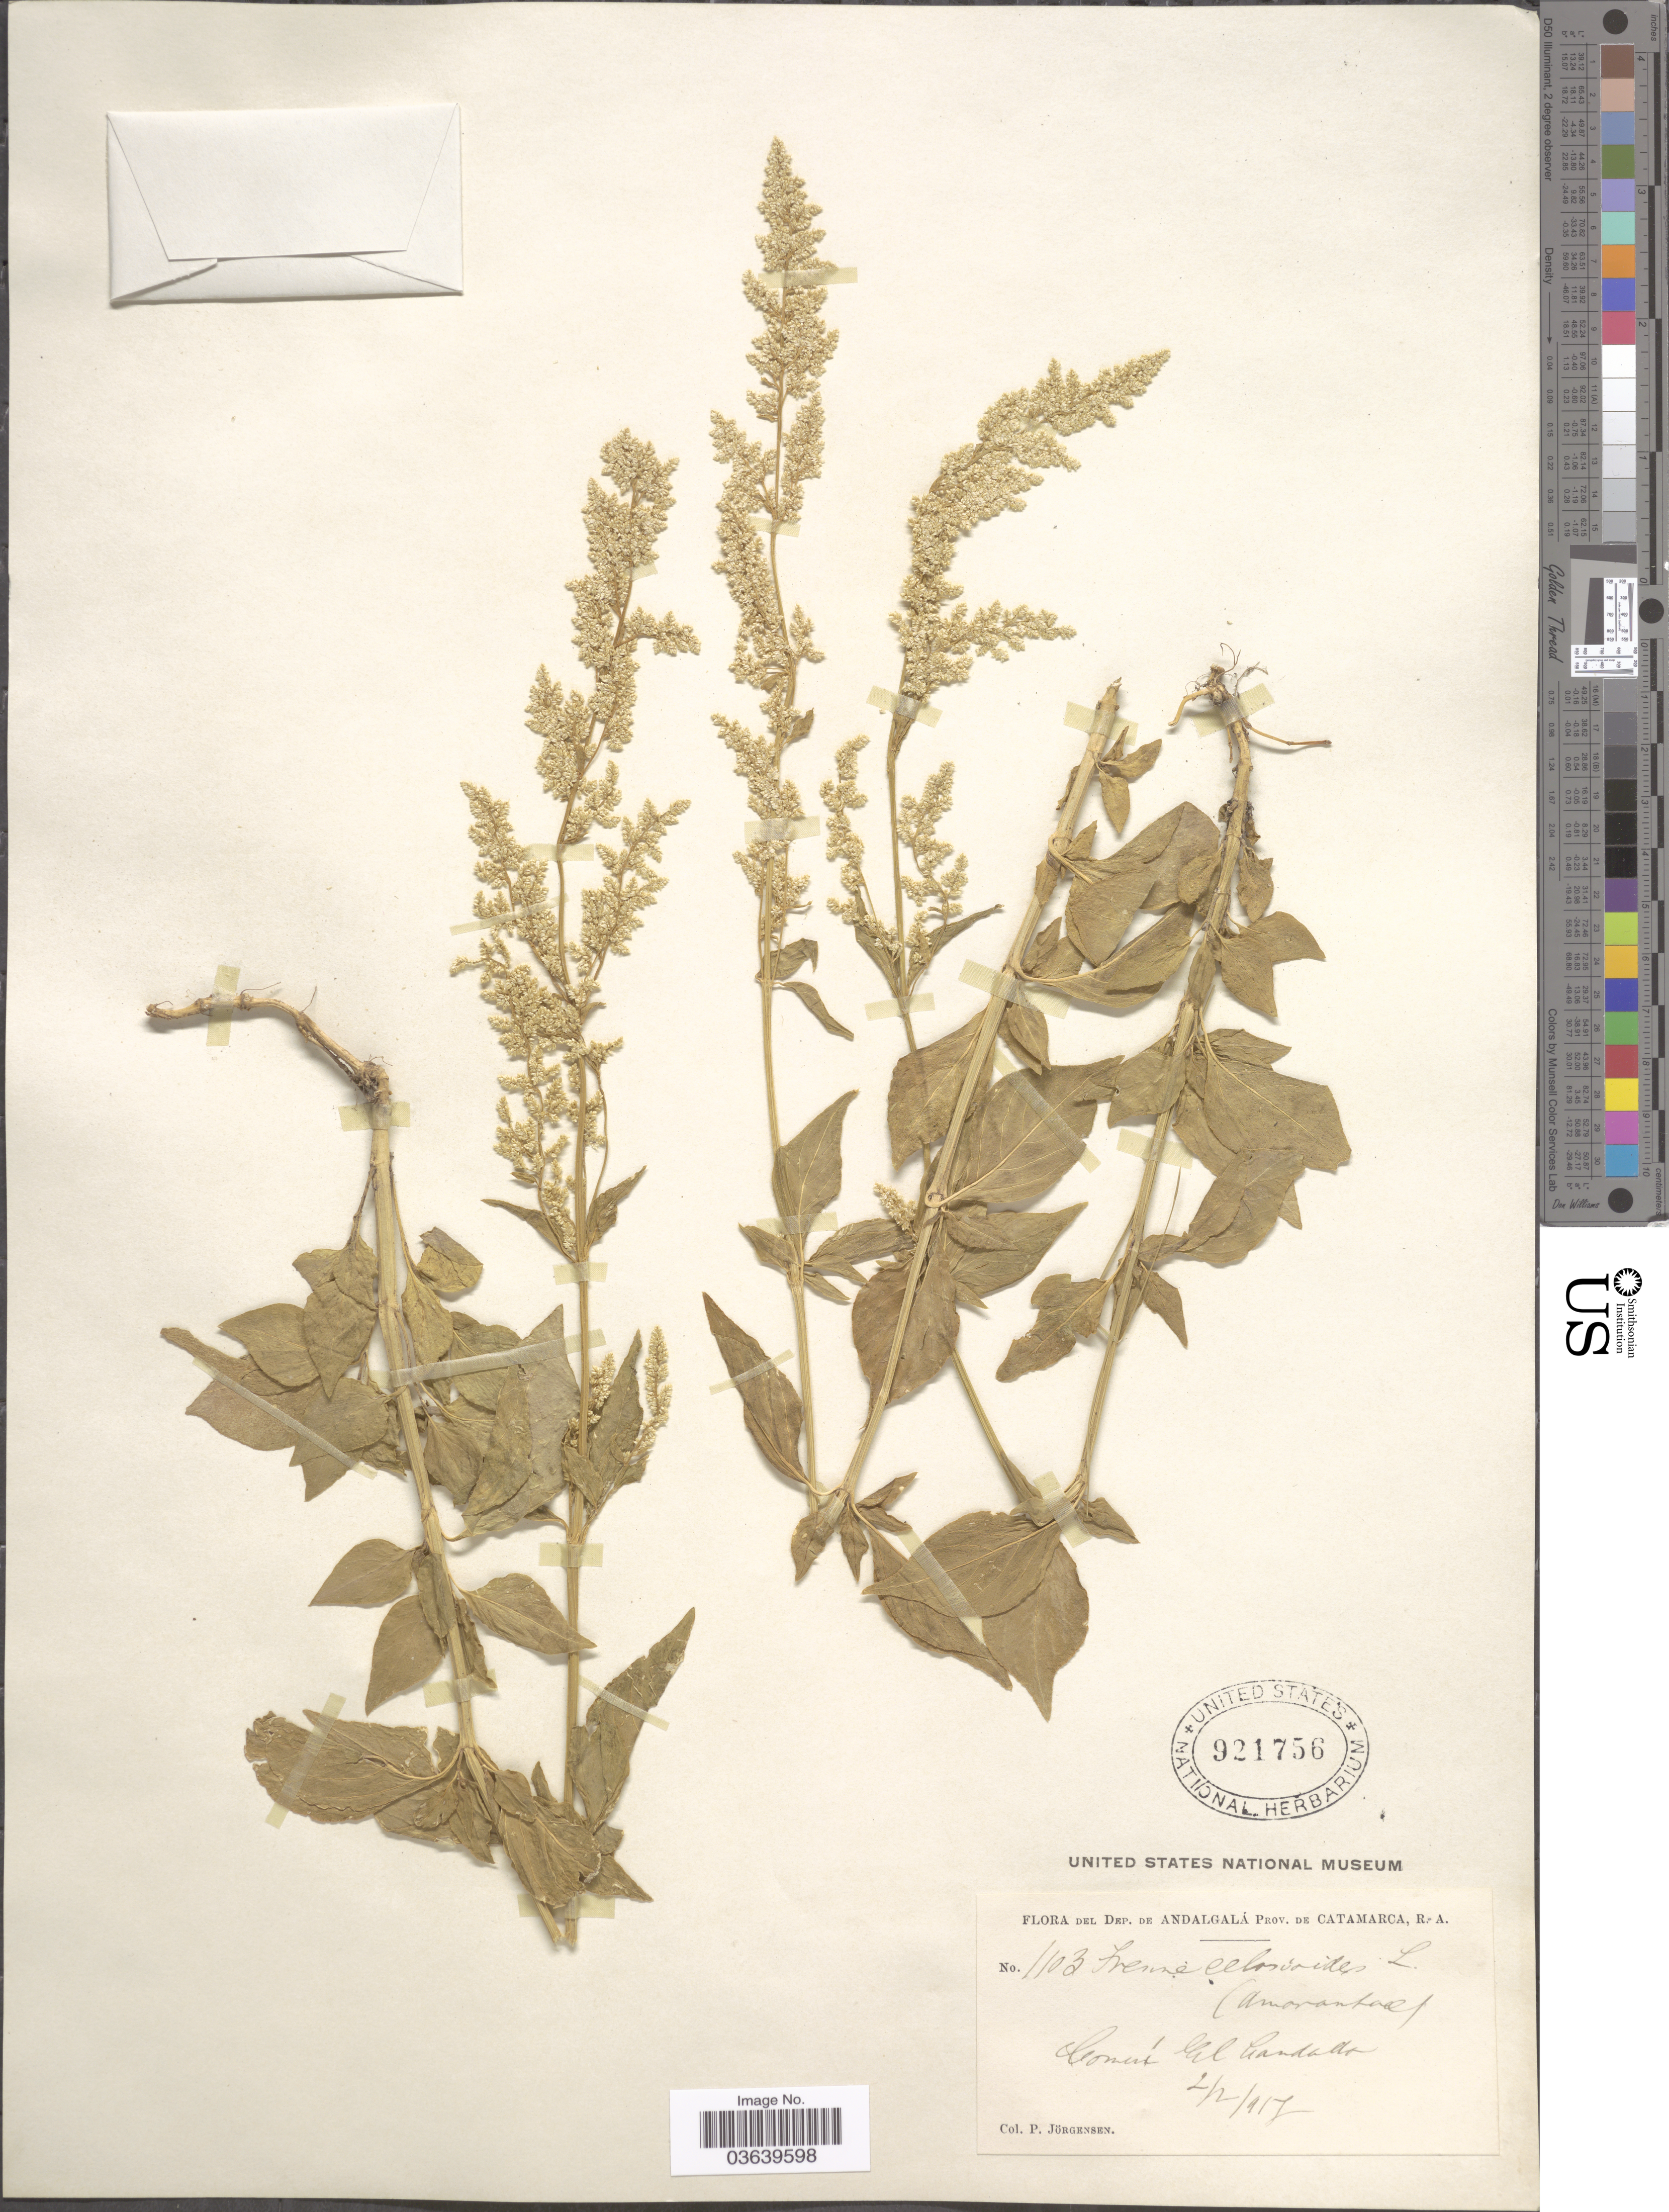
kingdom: Plantae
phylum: Tracheophyta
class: Magnoliopsida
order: Caryophyllales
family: Amaranthaceae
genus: Iresine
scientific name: Iresine diffusa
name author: Humb. & Bonpl. ex Willd.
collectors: P. Jörgensen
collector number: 1103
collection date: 1917-02-02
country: Argentina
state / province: Catamarca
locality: Dep. de Andalgalá. Común El Candado.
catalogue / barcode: US 921756